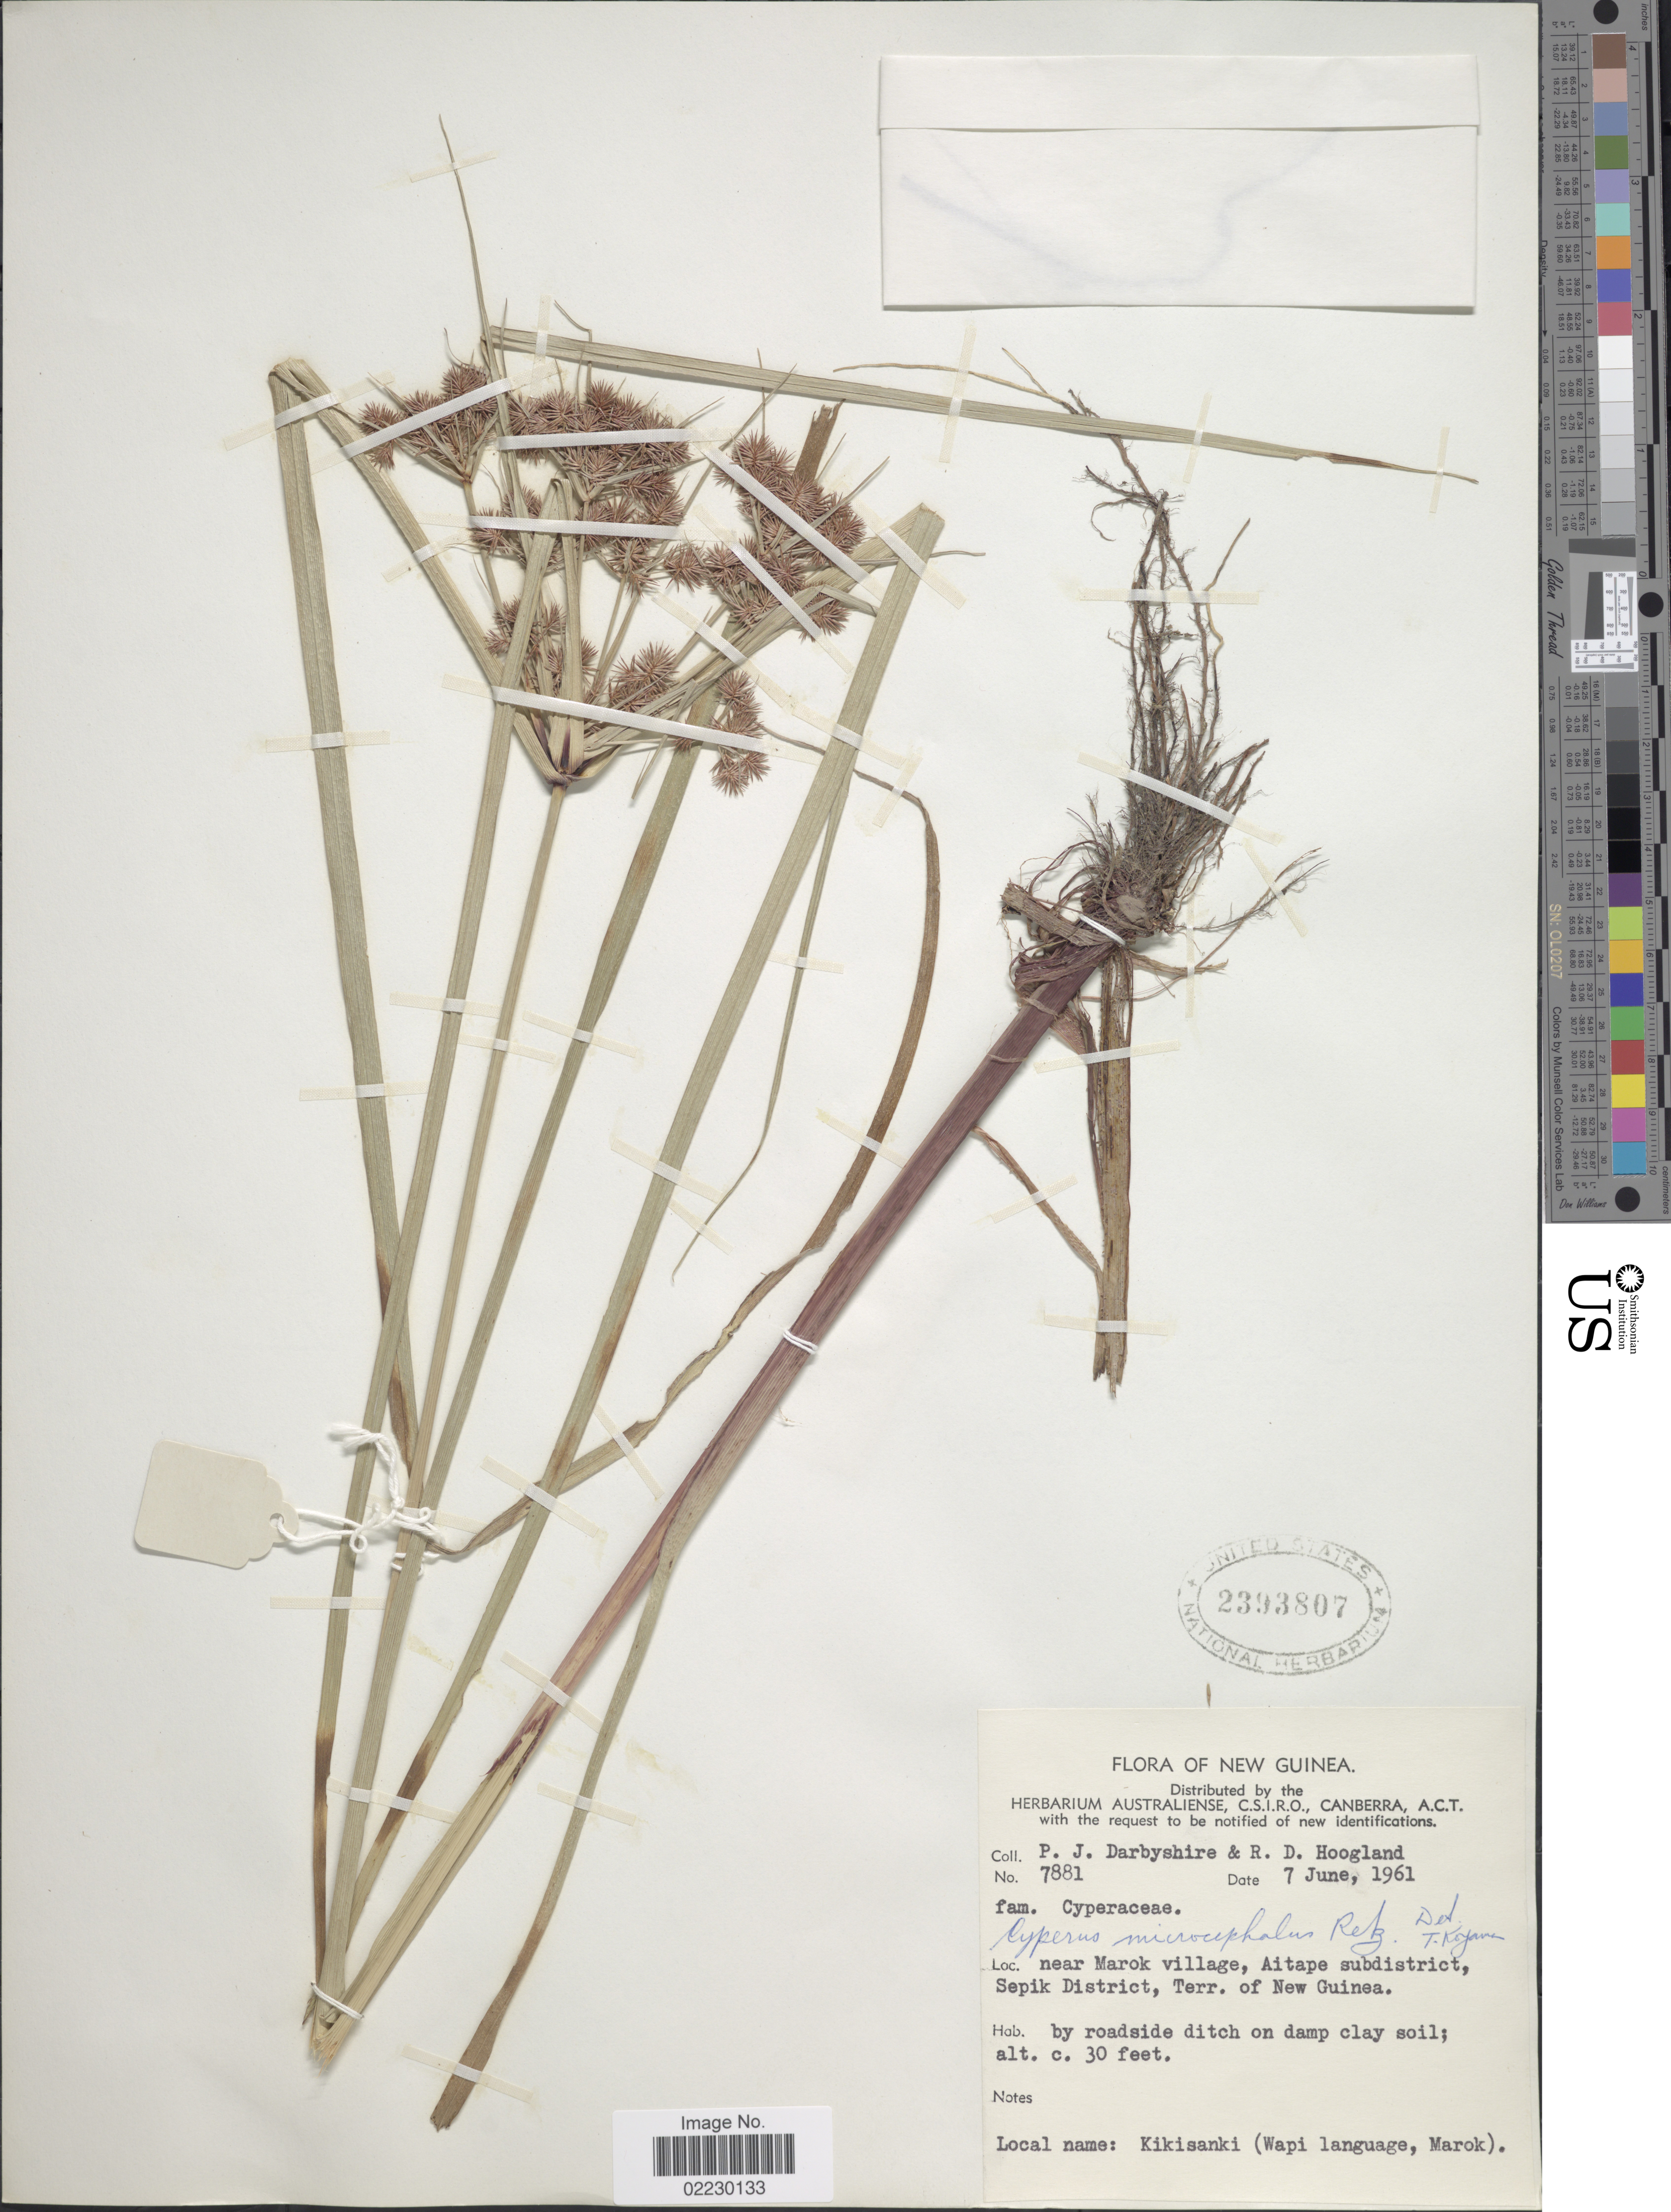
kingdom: Plantae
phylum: Tracheophyta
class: Liliopsida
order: Poales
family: Cyperaceae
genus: Cyperus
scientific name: Cyperus microcephalus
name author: R. Br.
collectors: P. Darbyshire & R. D. Hoogland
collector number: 7881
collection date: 1961-06-07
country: Papua New Guinea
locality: New Guinea, near Marok village, Aitape subdistrict, Sepik District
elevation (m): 9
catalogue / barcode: US 2393807